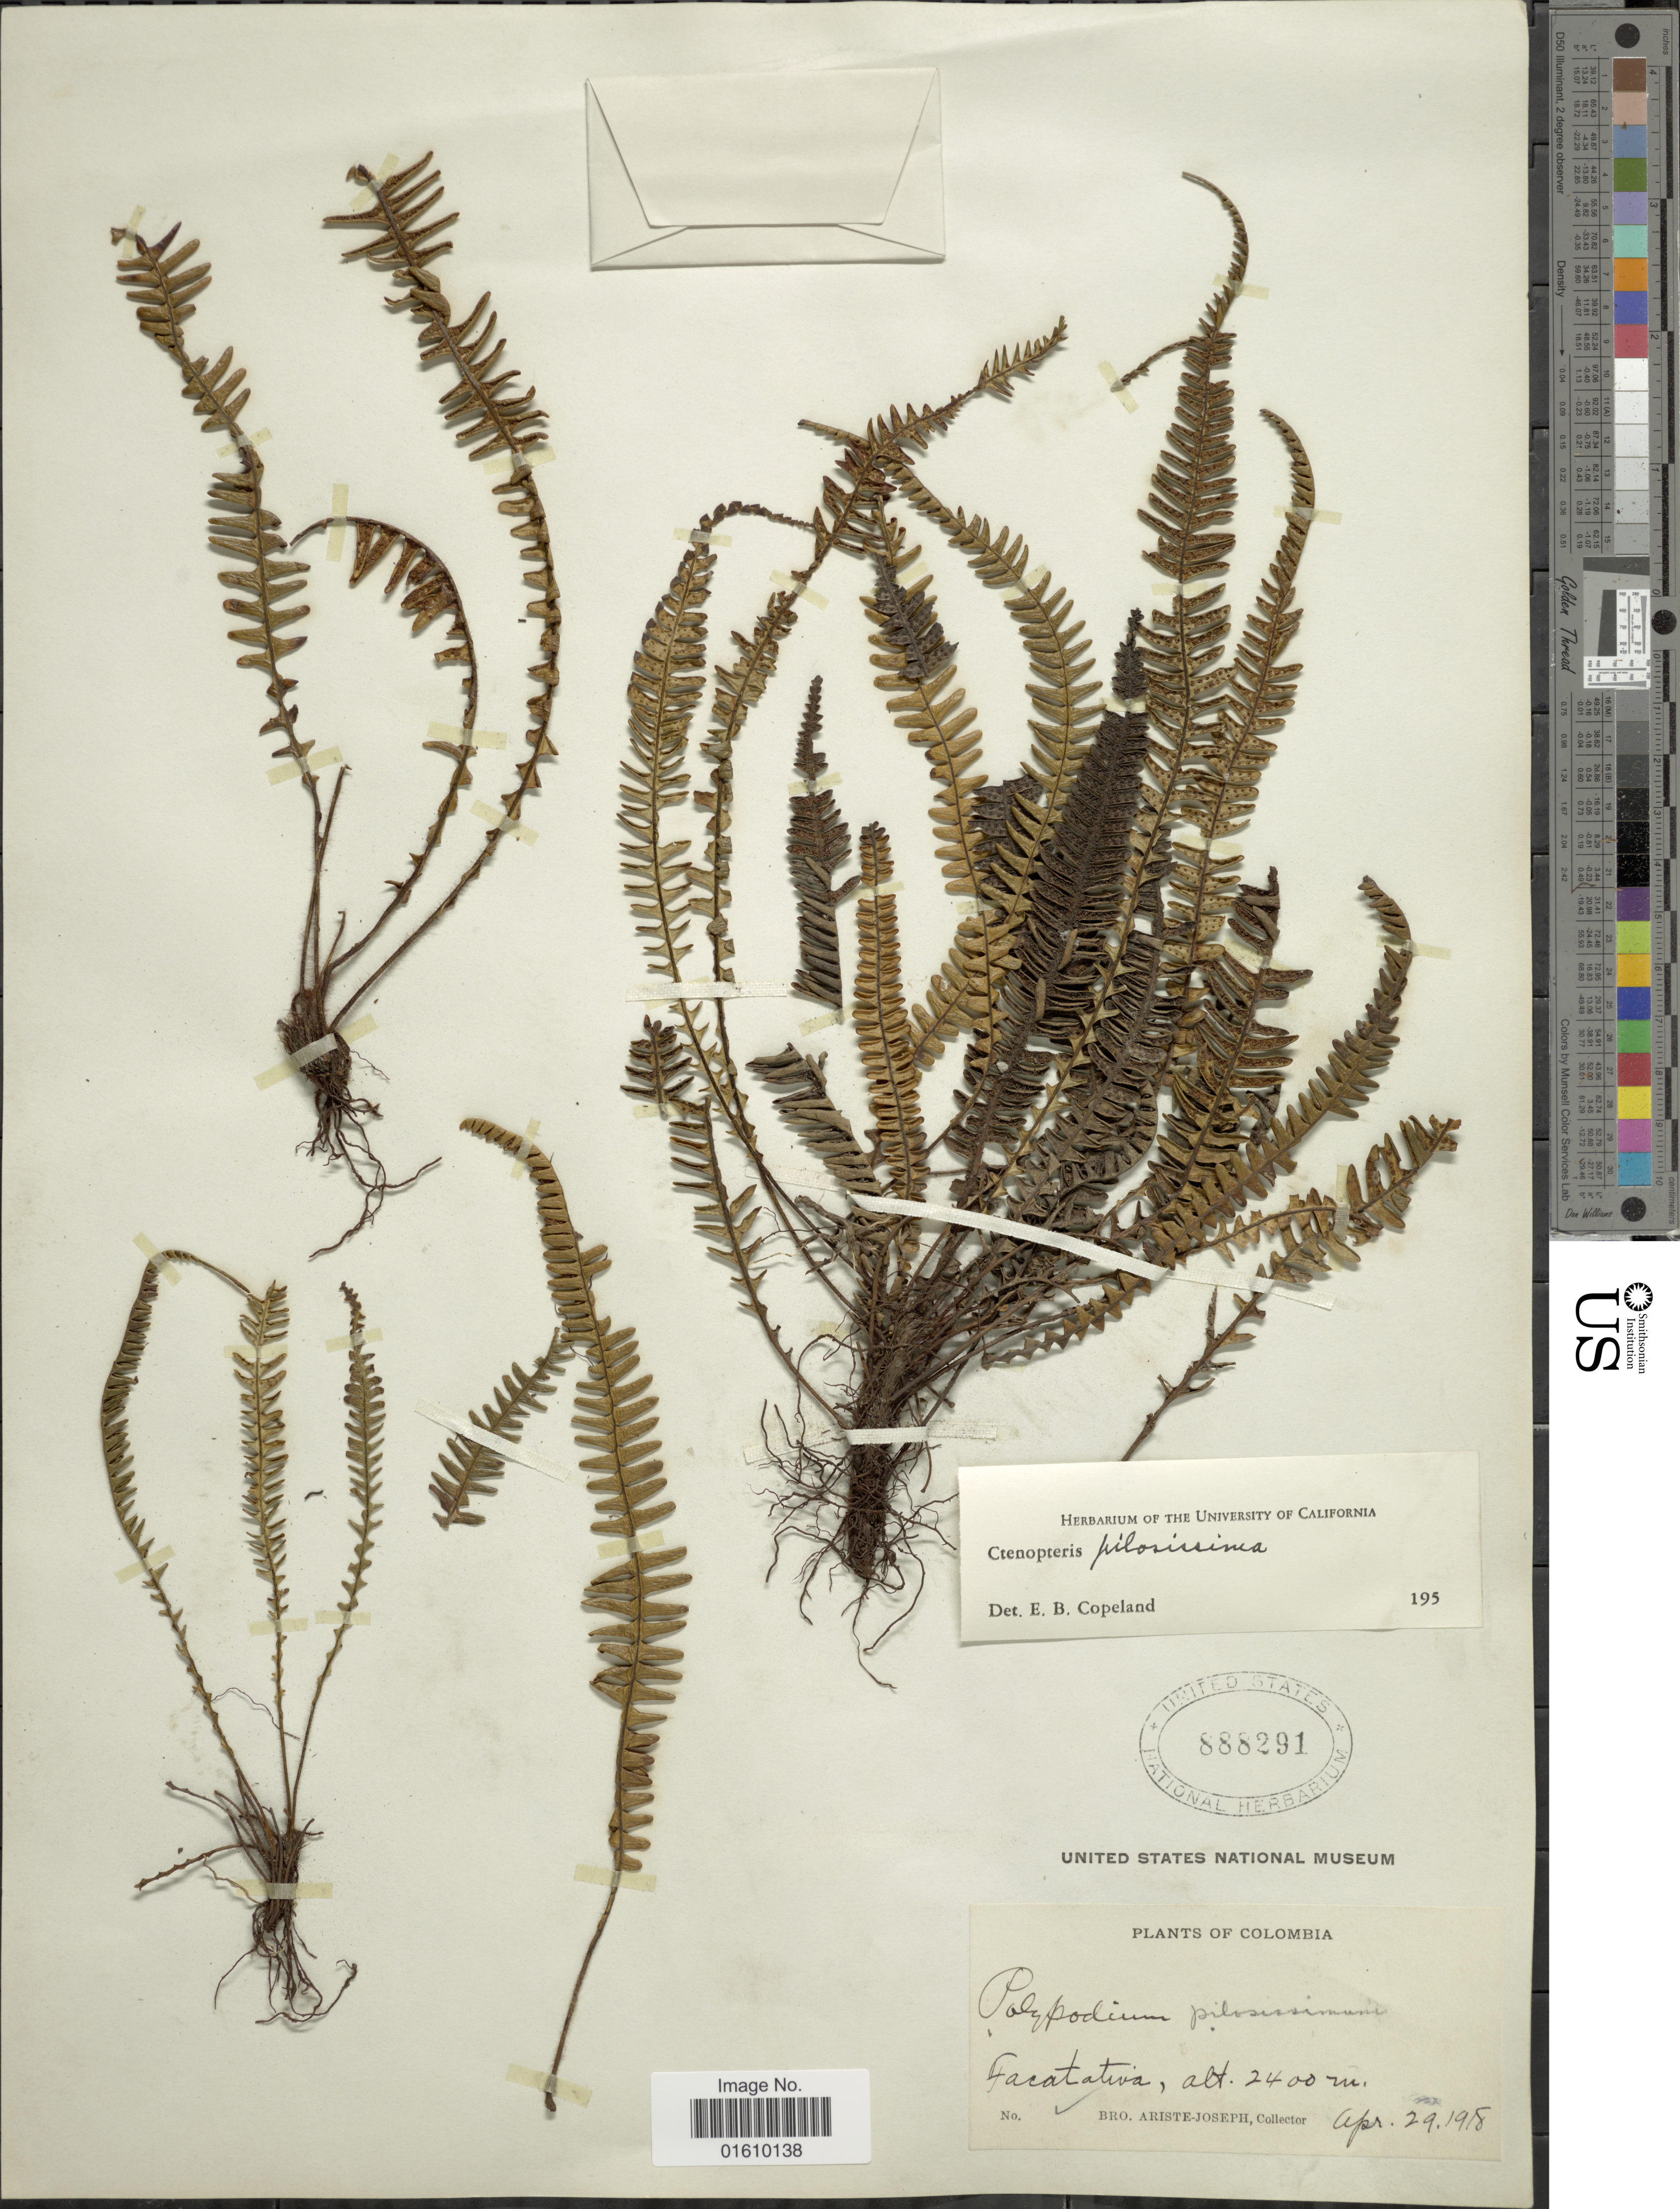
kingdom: Plantae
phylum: Tracheophyta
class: Polypodiopsida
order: Polypodiales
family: Polypodiaceae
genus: Melpomene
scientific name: Melpomene xiphopteroides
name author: (Liebm.) A.R. Sm. & R.C. Moran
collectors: Bro. Ariste-Joseph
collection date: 1918-04-29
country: Colombia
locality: Facatativa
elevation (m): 2400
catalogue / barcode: US 888291